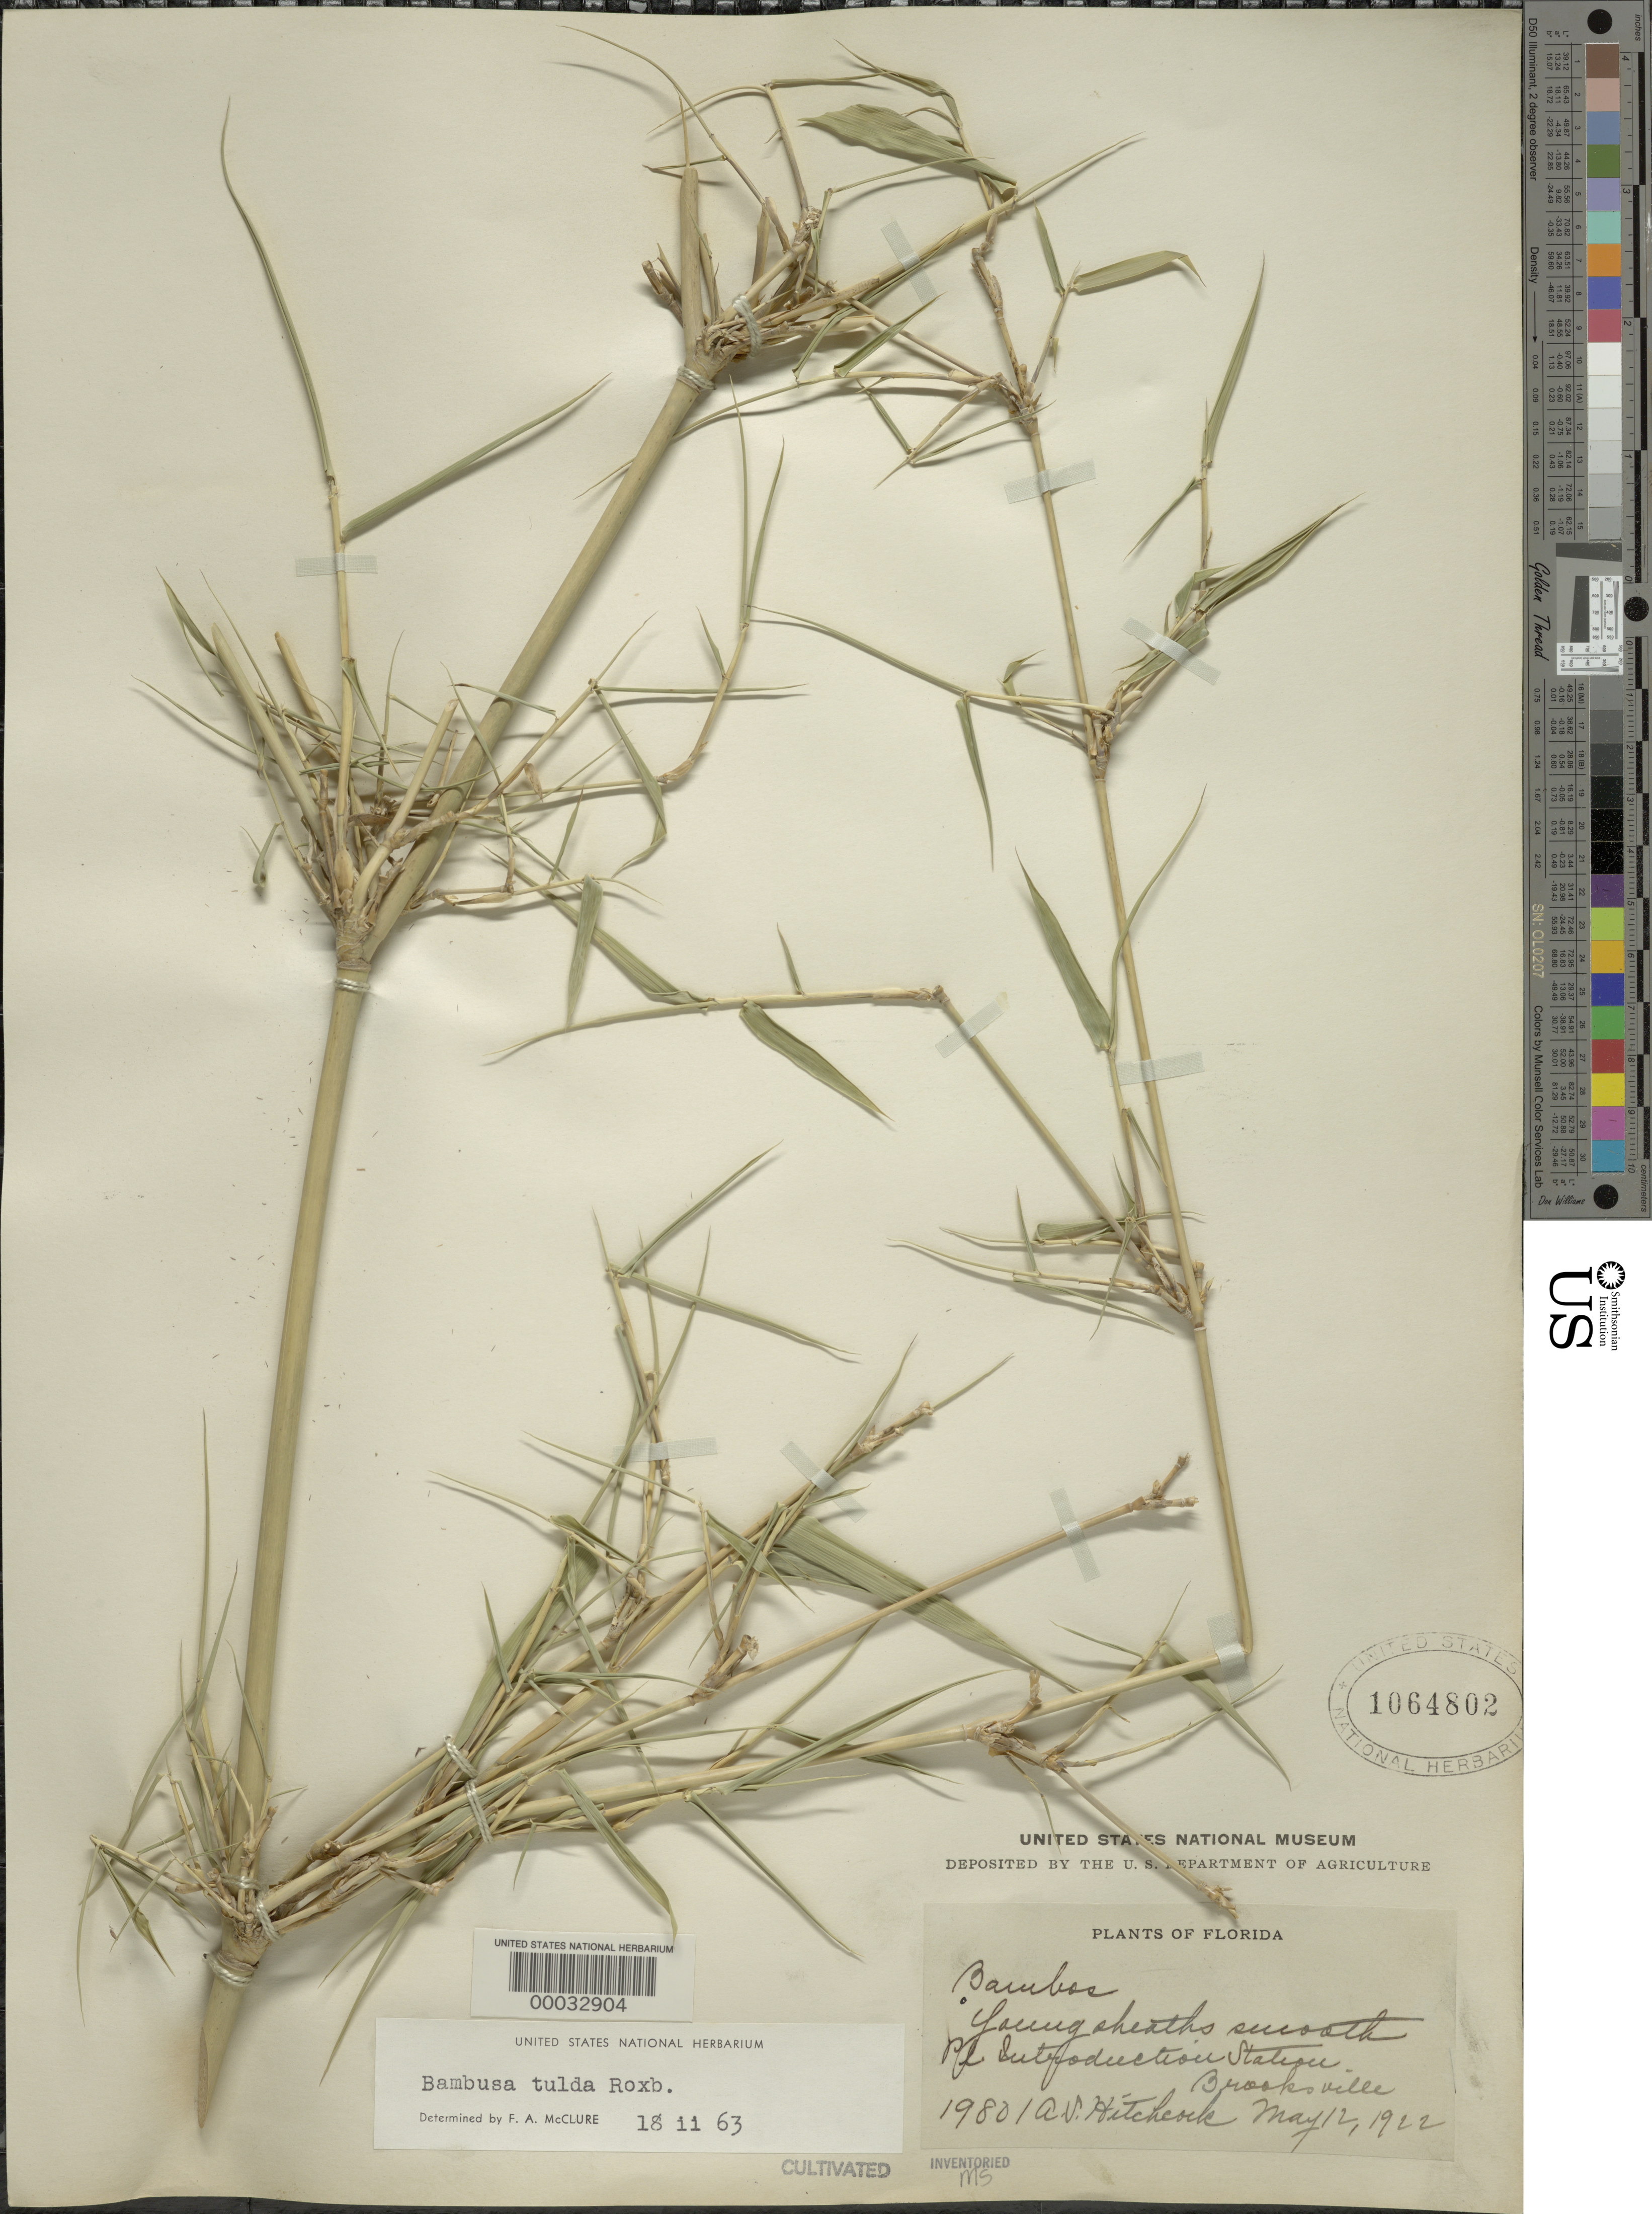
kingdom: Plantae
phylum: Tracheophyta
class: Liliopsida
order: Poales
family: Poaceae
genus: Bambusa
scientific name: Bambusa tulda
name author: Roxb.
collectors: A. S. Hitchcock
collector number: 19801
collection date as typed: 12 May 1922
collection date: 1922-05-12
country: United States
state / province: Florida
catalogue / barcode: US 1064802